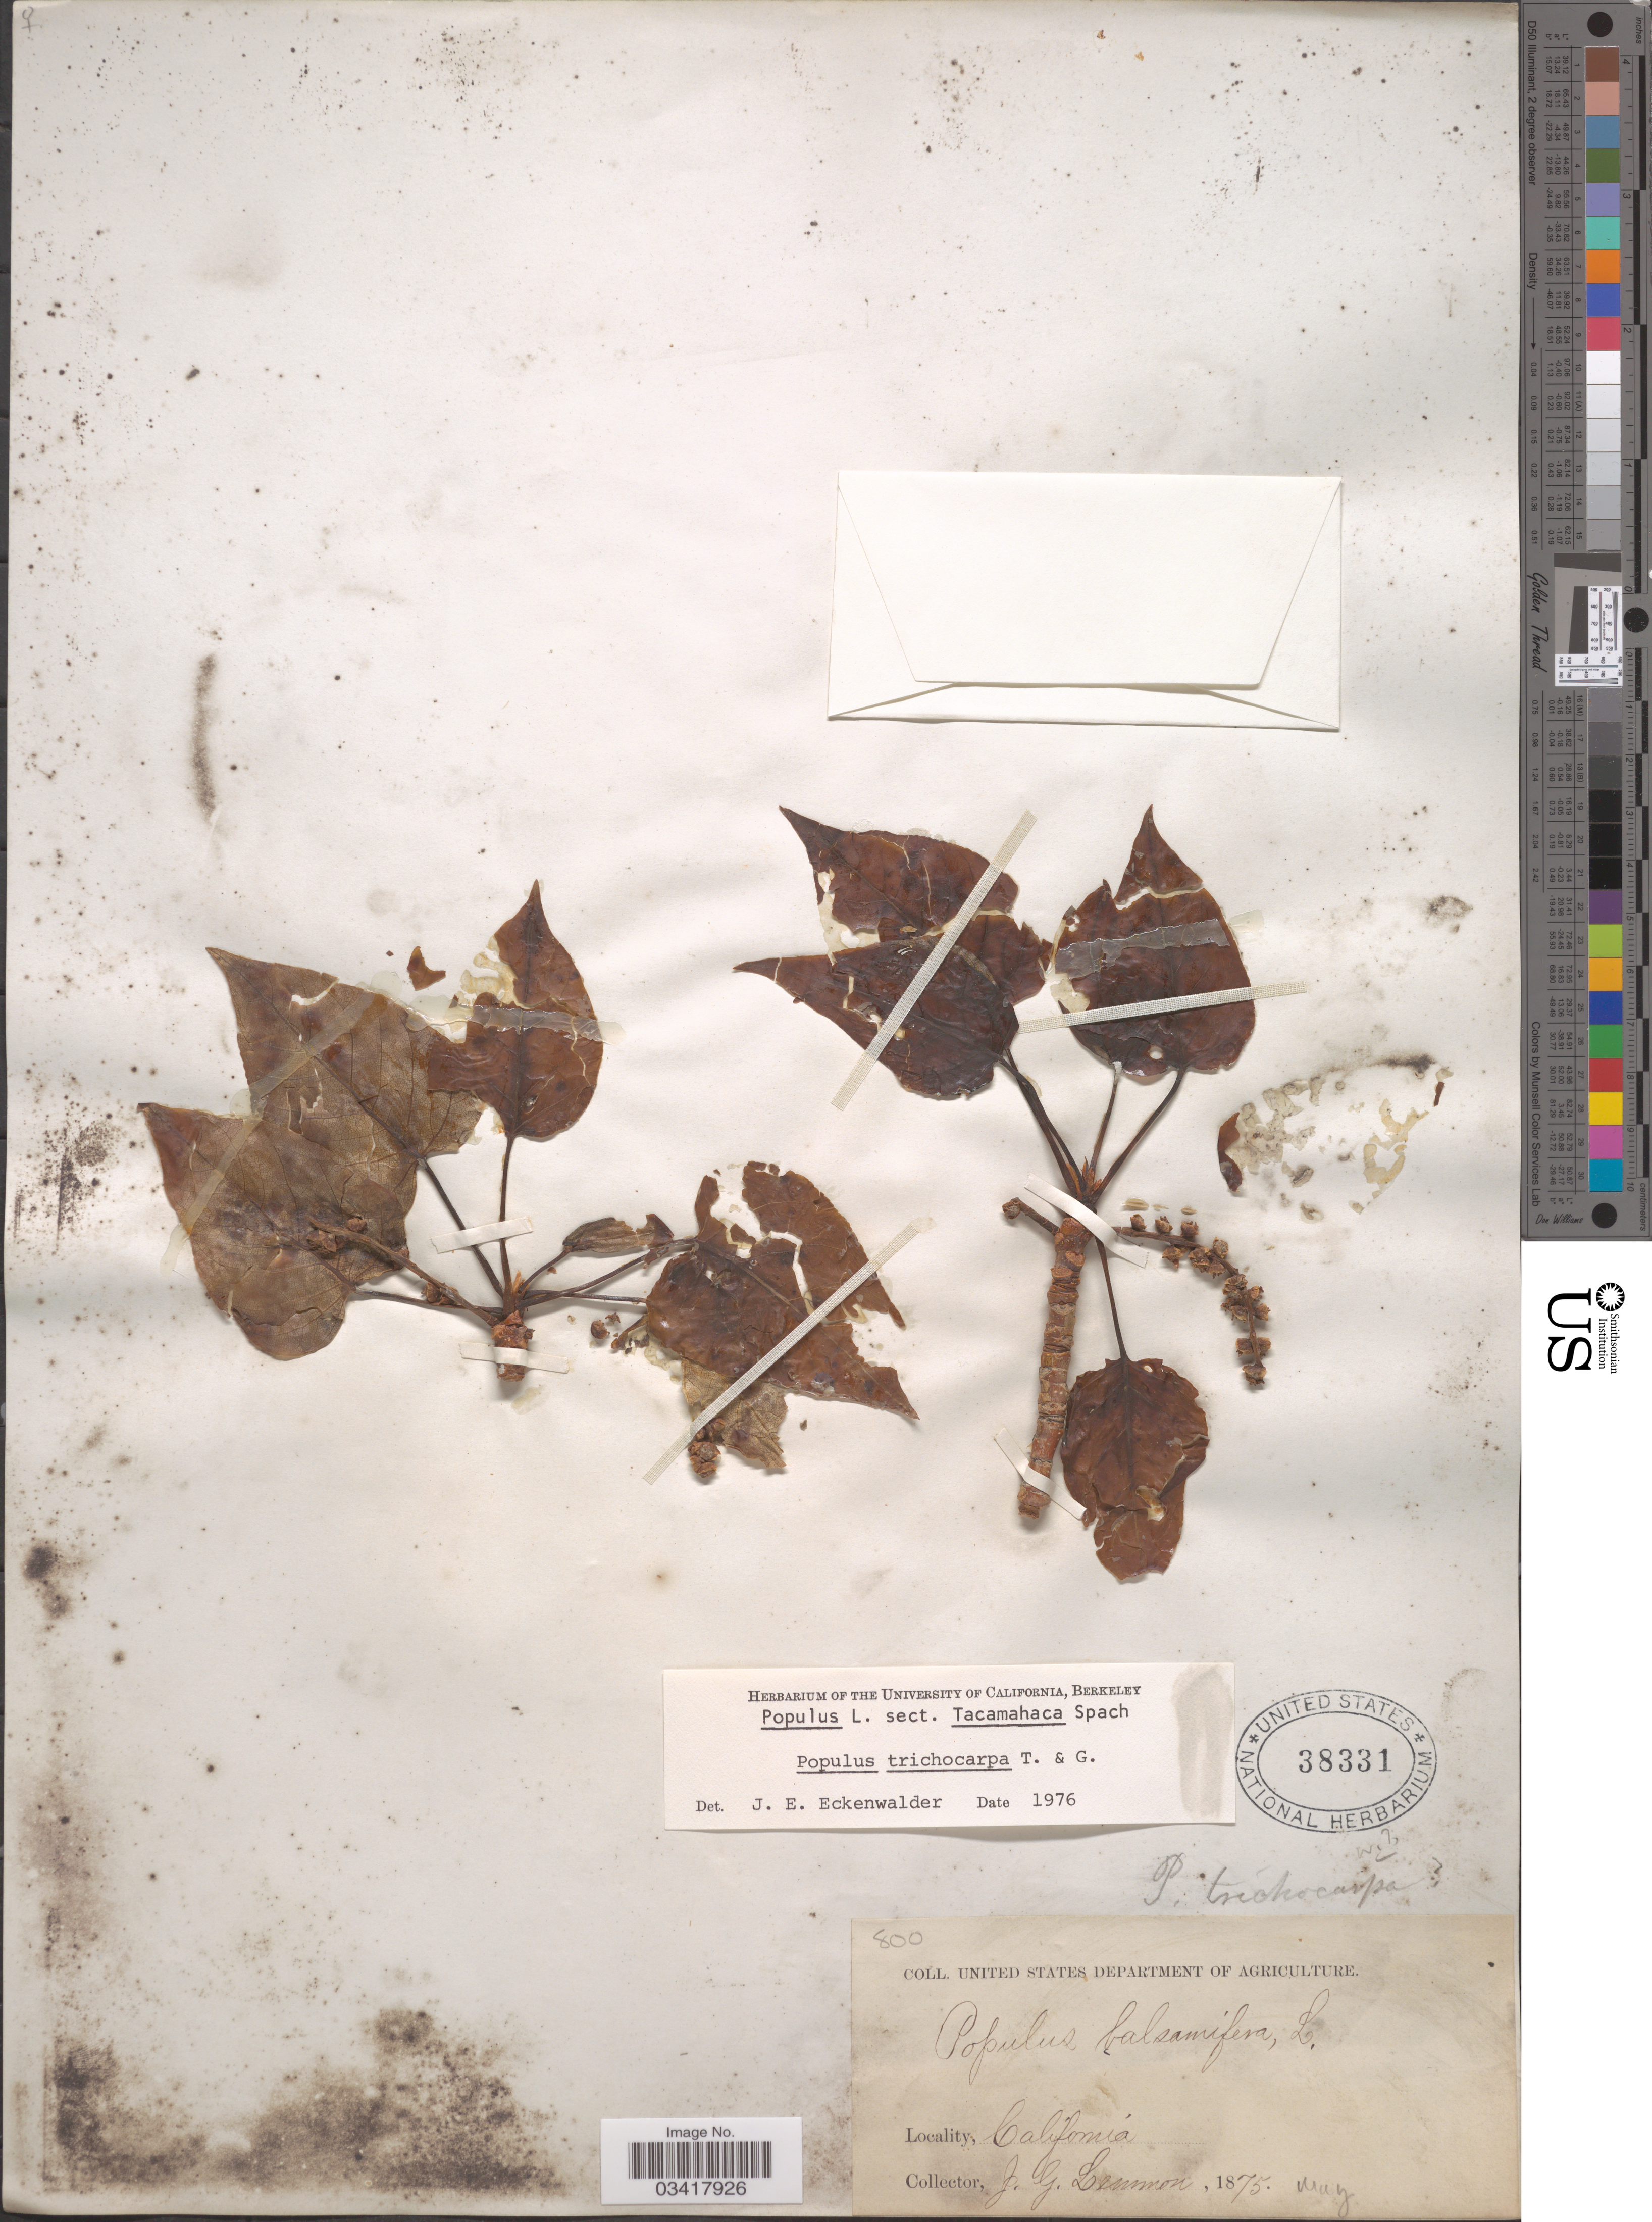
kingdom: Plantae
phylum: Tracheophyta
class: Magnoliopsida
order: Malpighiales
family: Salicaceae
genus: Populus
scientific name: Populus trichocarpa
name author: Torr. & A. Gray ex W. Hook.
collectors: J. Lemmon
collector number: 800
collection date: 1875-05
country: United States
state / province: California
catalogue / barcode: US 38331